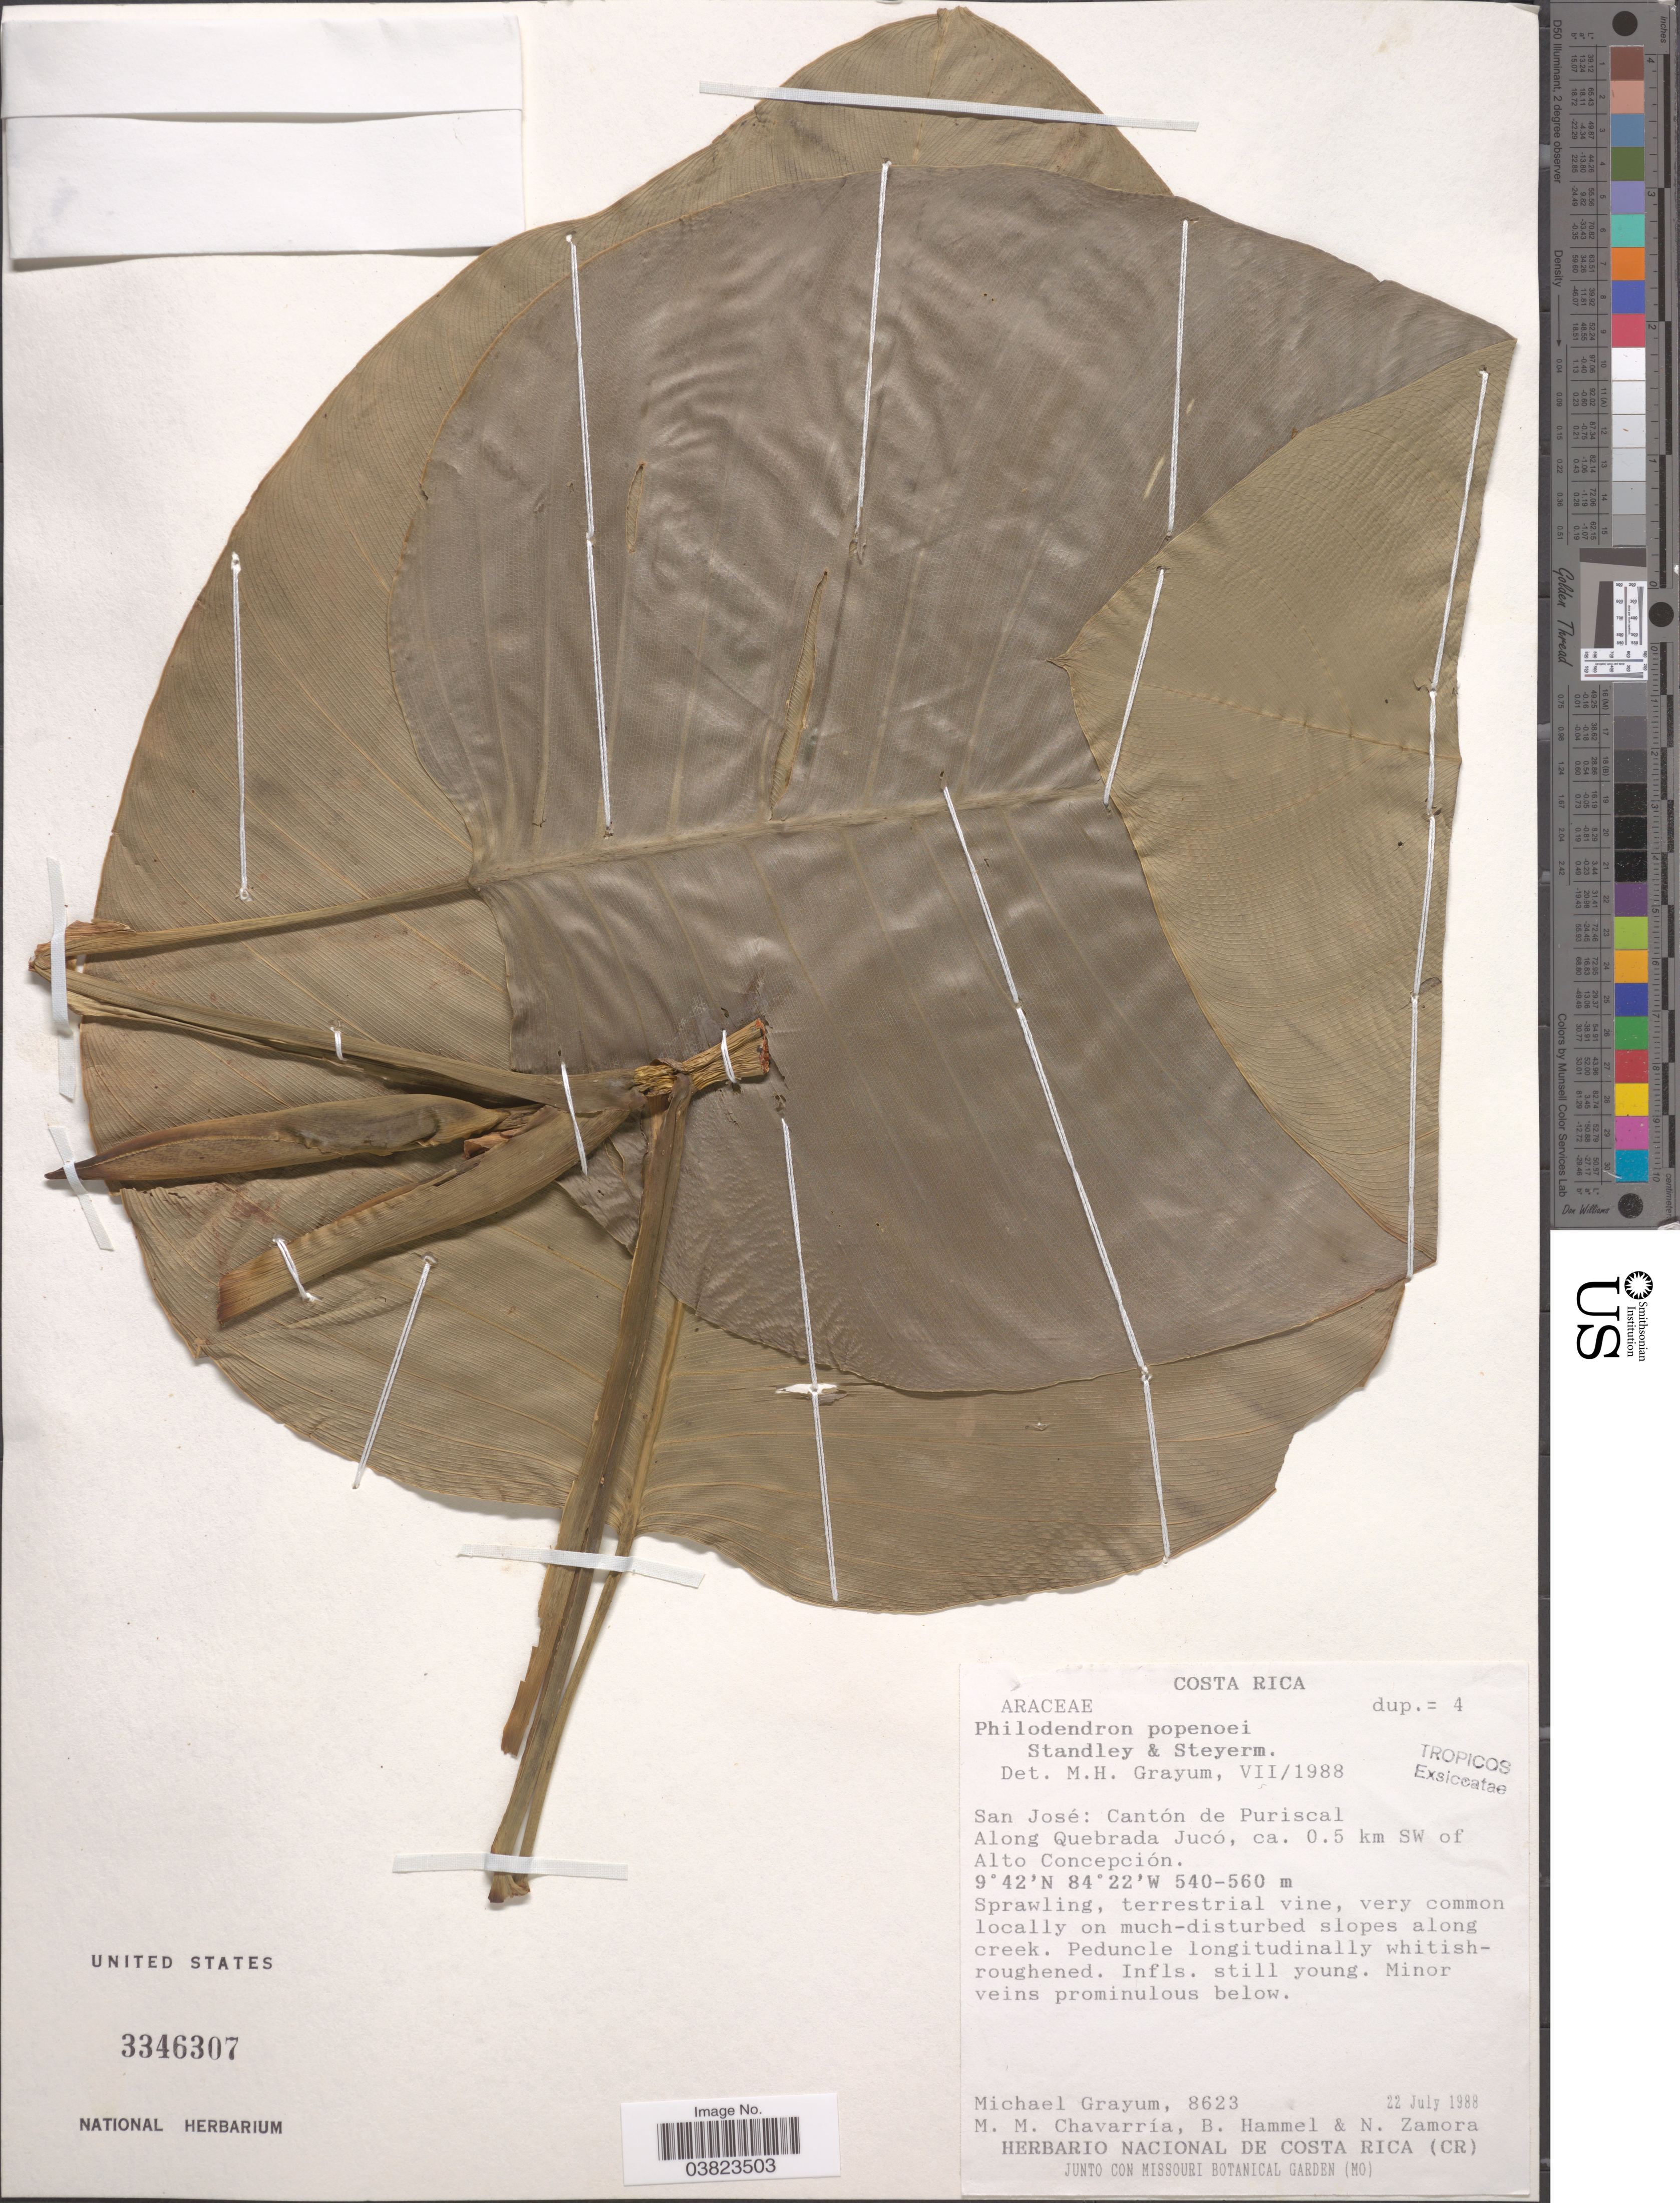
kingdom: Plantae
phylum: Tracheophyta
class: Liliopsida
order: Alismatales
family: Araceae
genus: Philodendron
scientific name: Philodendron popenoei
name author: Standl. & Steyerm. in Yunck.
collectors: M. H. Grayum, M. Chavarria, B. Hammel & N. Zamora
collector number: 8623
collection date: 1988-07-22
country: Costa Rica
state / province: San José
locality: Cantón de Puriscal. Along Quebrada Jucó, ca. 0.5 km SW of Alto Concepción.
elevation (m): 540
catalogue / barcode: US 3346307